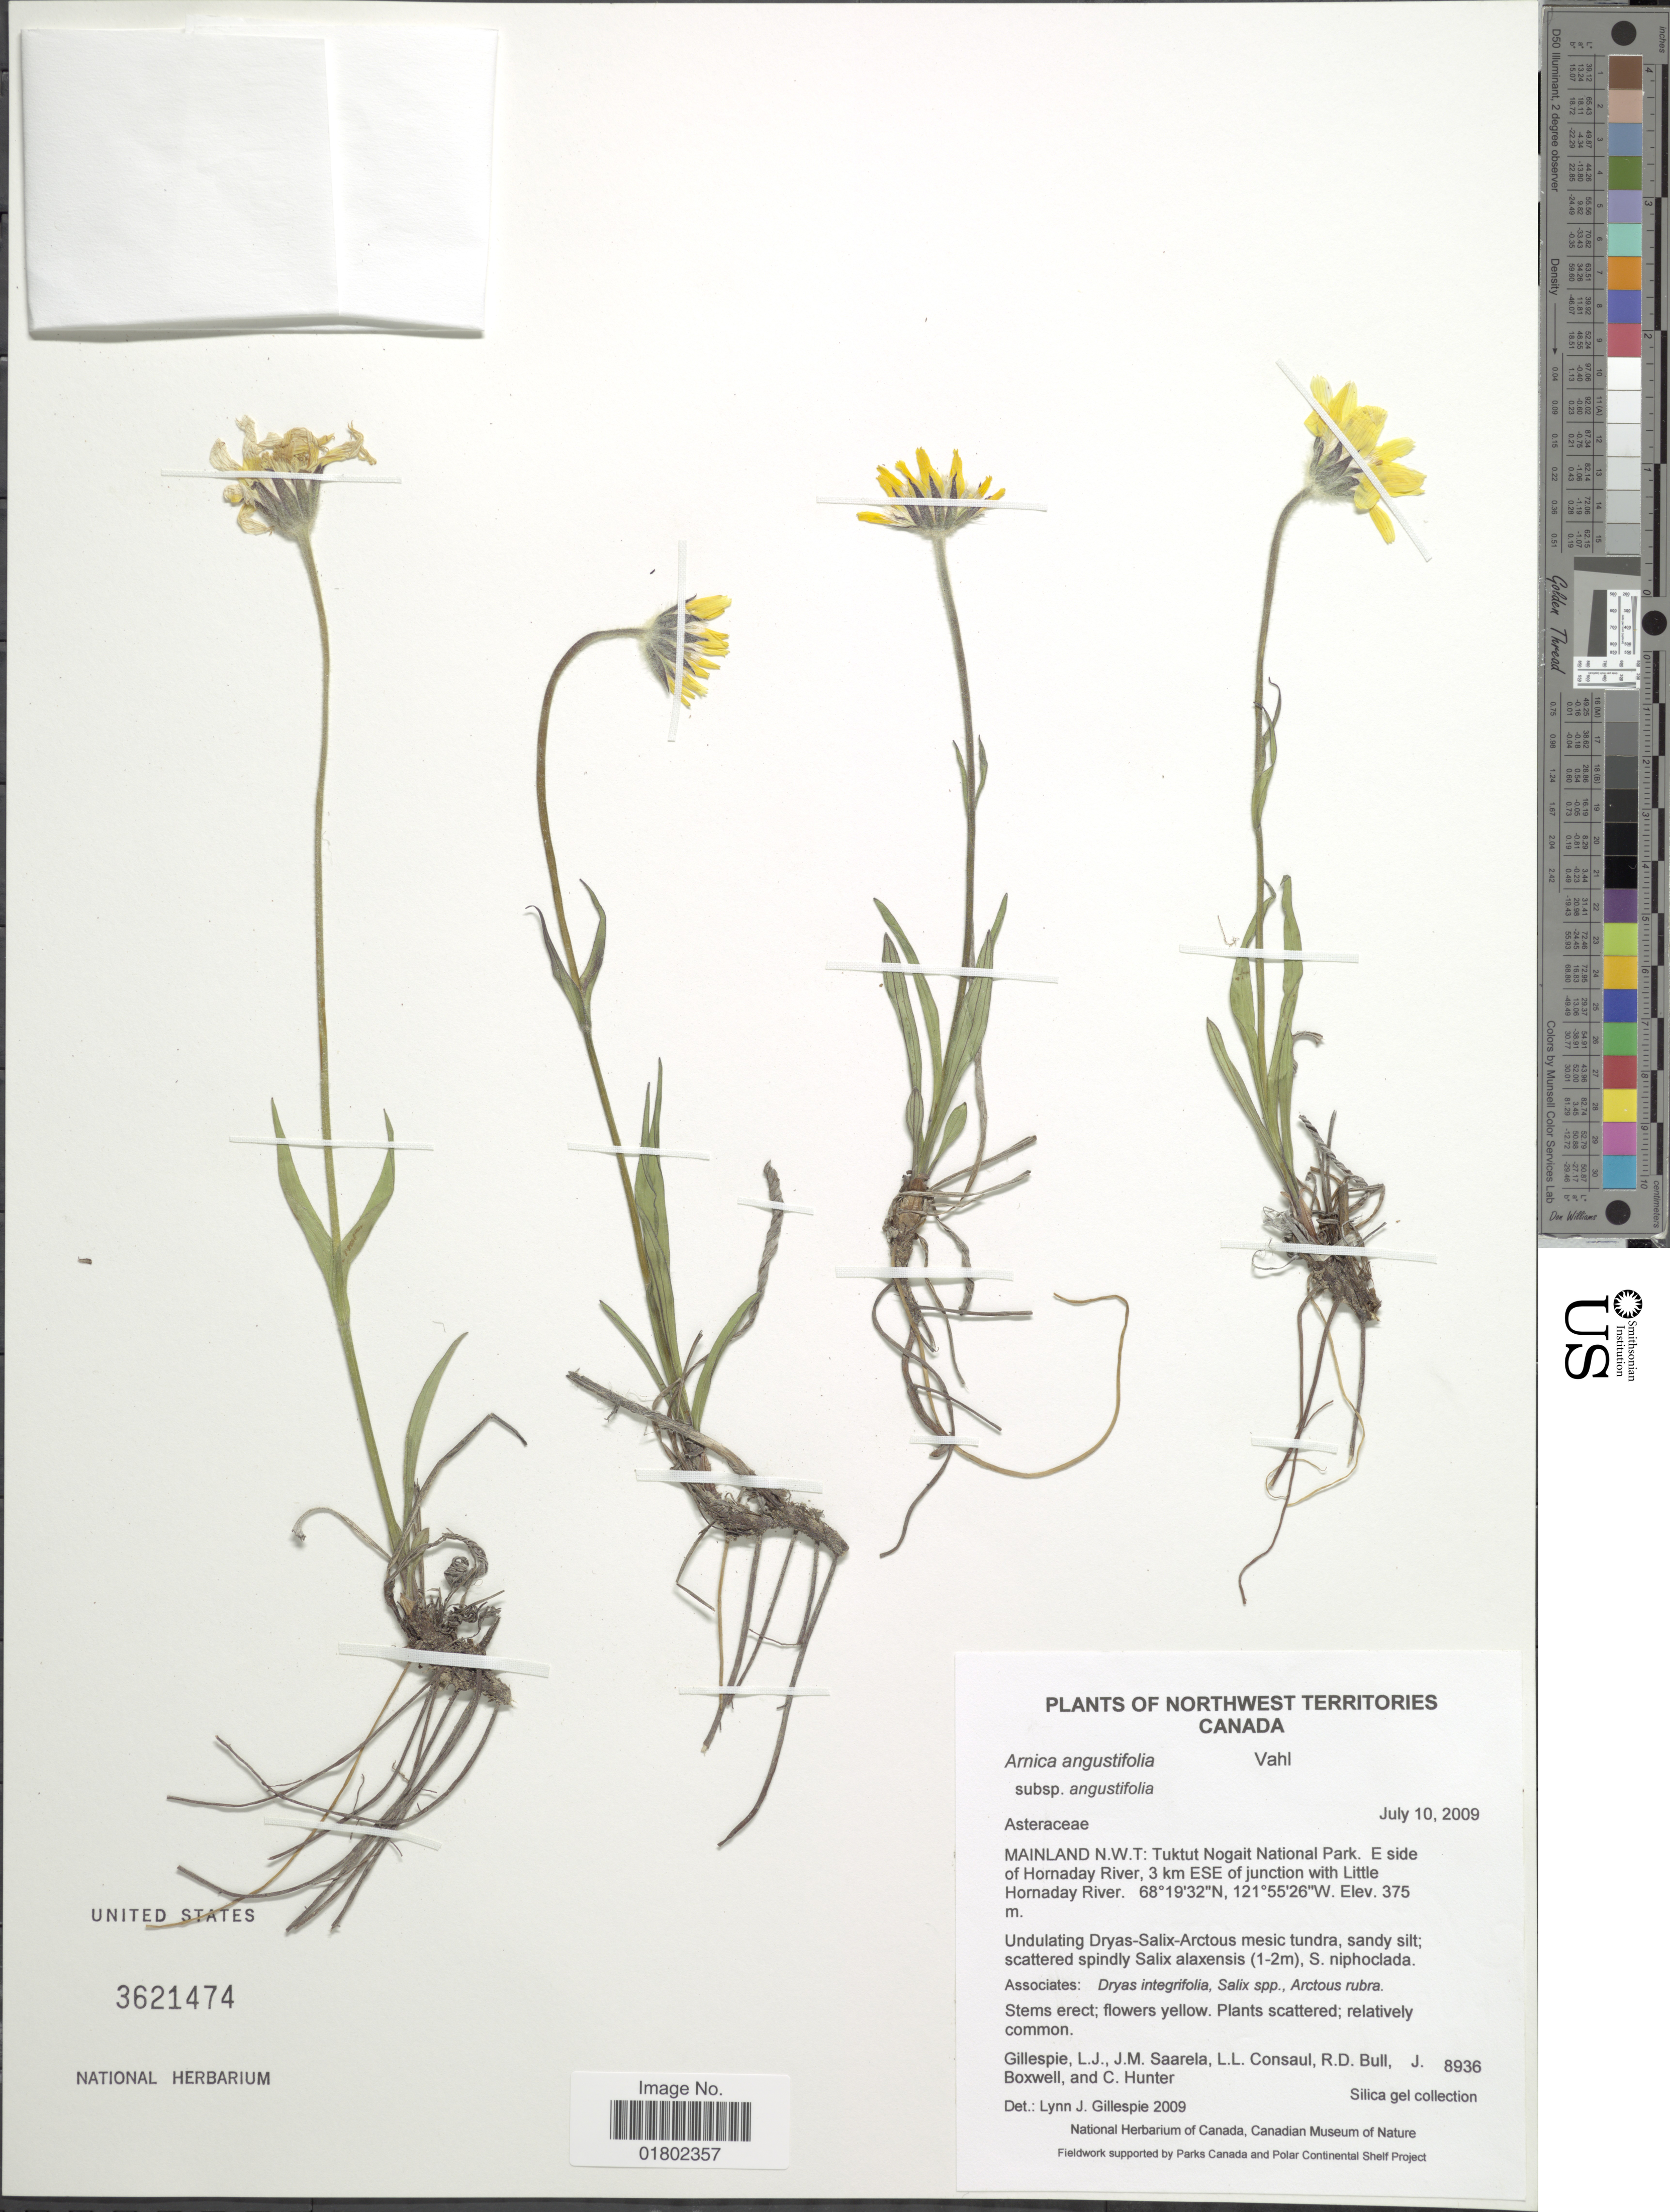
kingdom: Plantae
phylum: Tracheophyta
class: Magnoliopsida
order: Asterales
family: Asteraceae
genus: Arnica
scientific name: Arnica alpina var. angustifolia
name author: (Vahl) Maguire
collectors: L. Gillespie, J. Saarela, L. Consaul, R. Bull & et al.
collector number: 8936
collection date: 2009-07-10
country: Canada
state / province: Northwest Territories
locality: Mainland N. W. T.: Tuktut Nogait National Park, E side of Hornaday River, 3 km ESE of junction with little Hornaday River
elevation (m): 375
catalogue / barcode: US 3621474